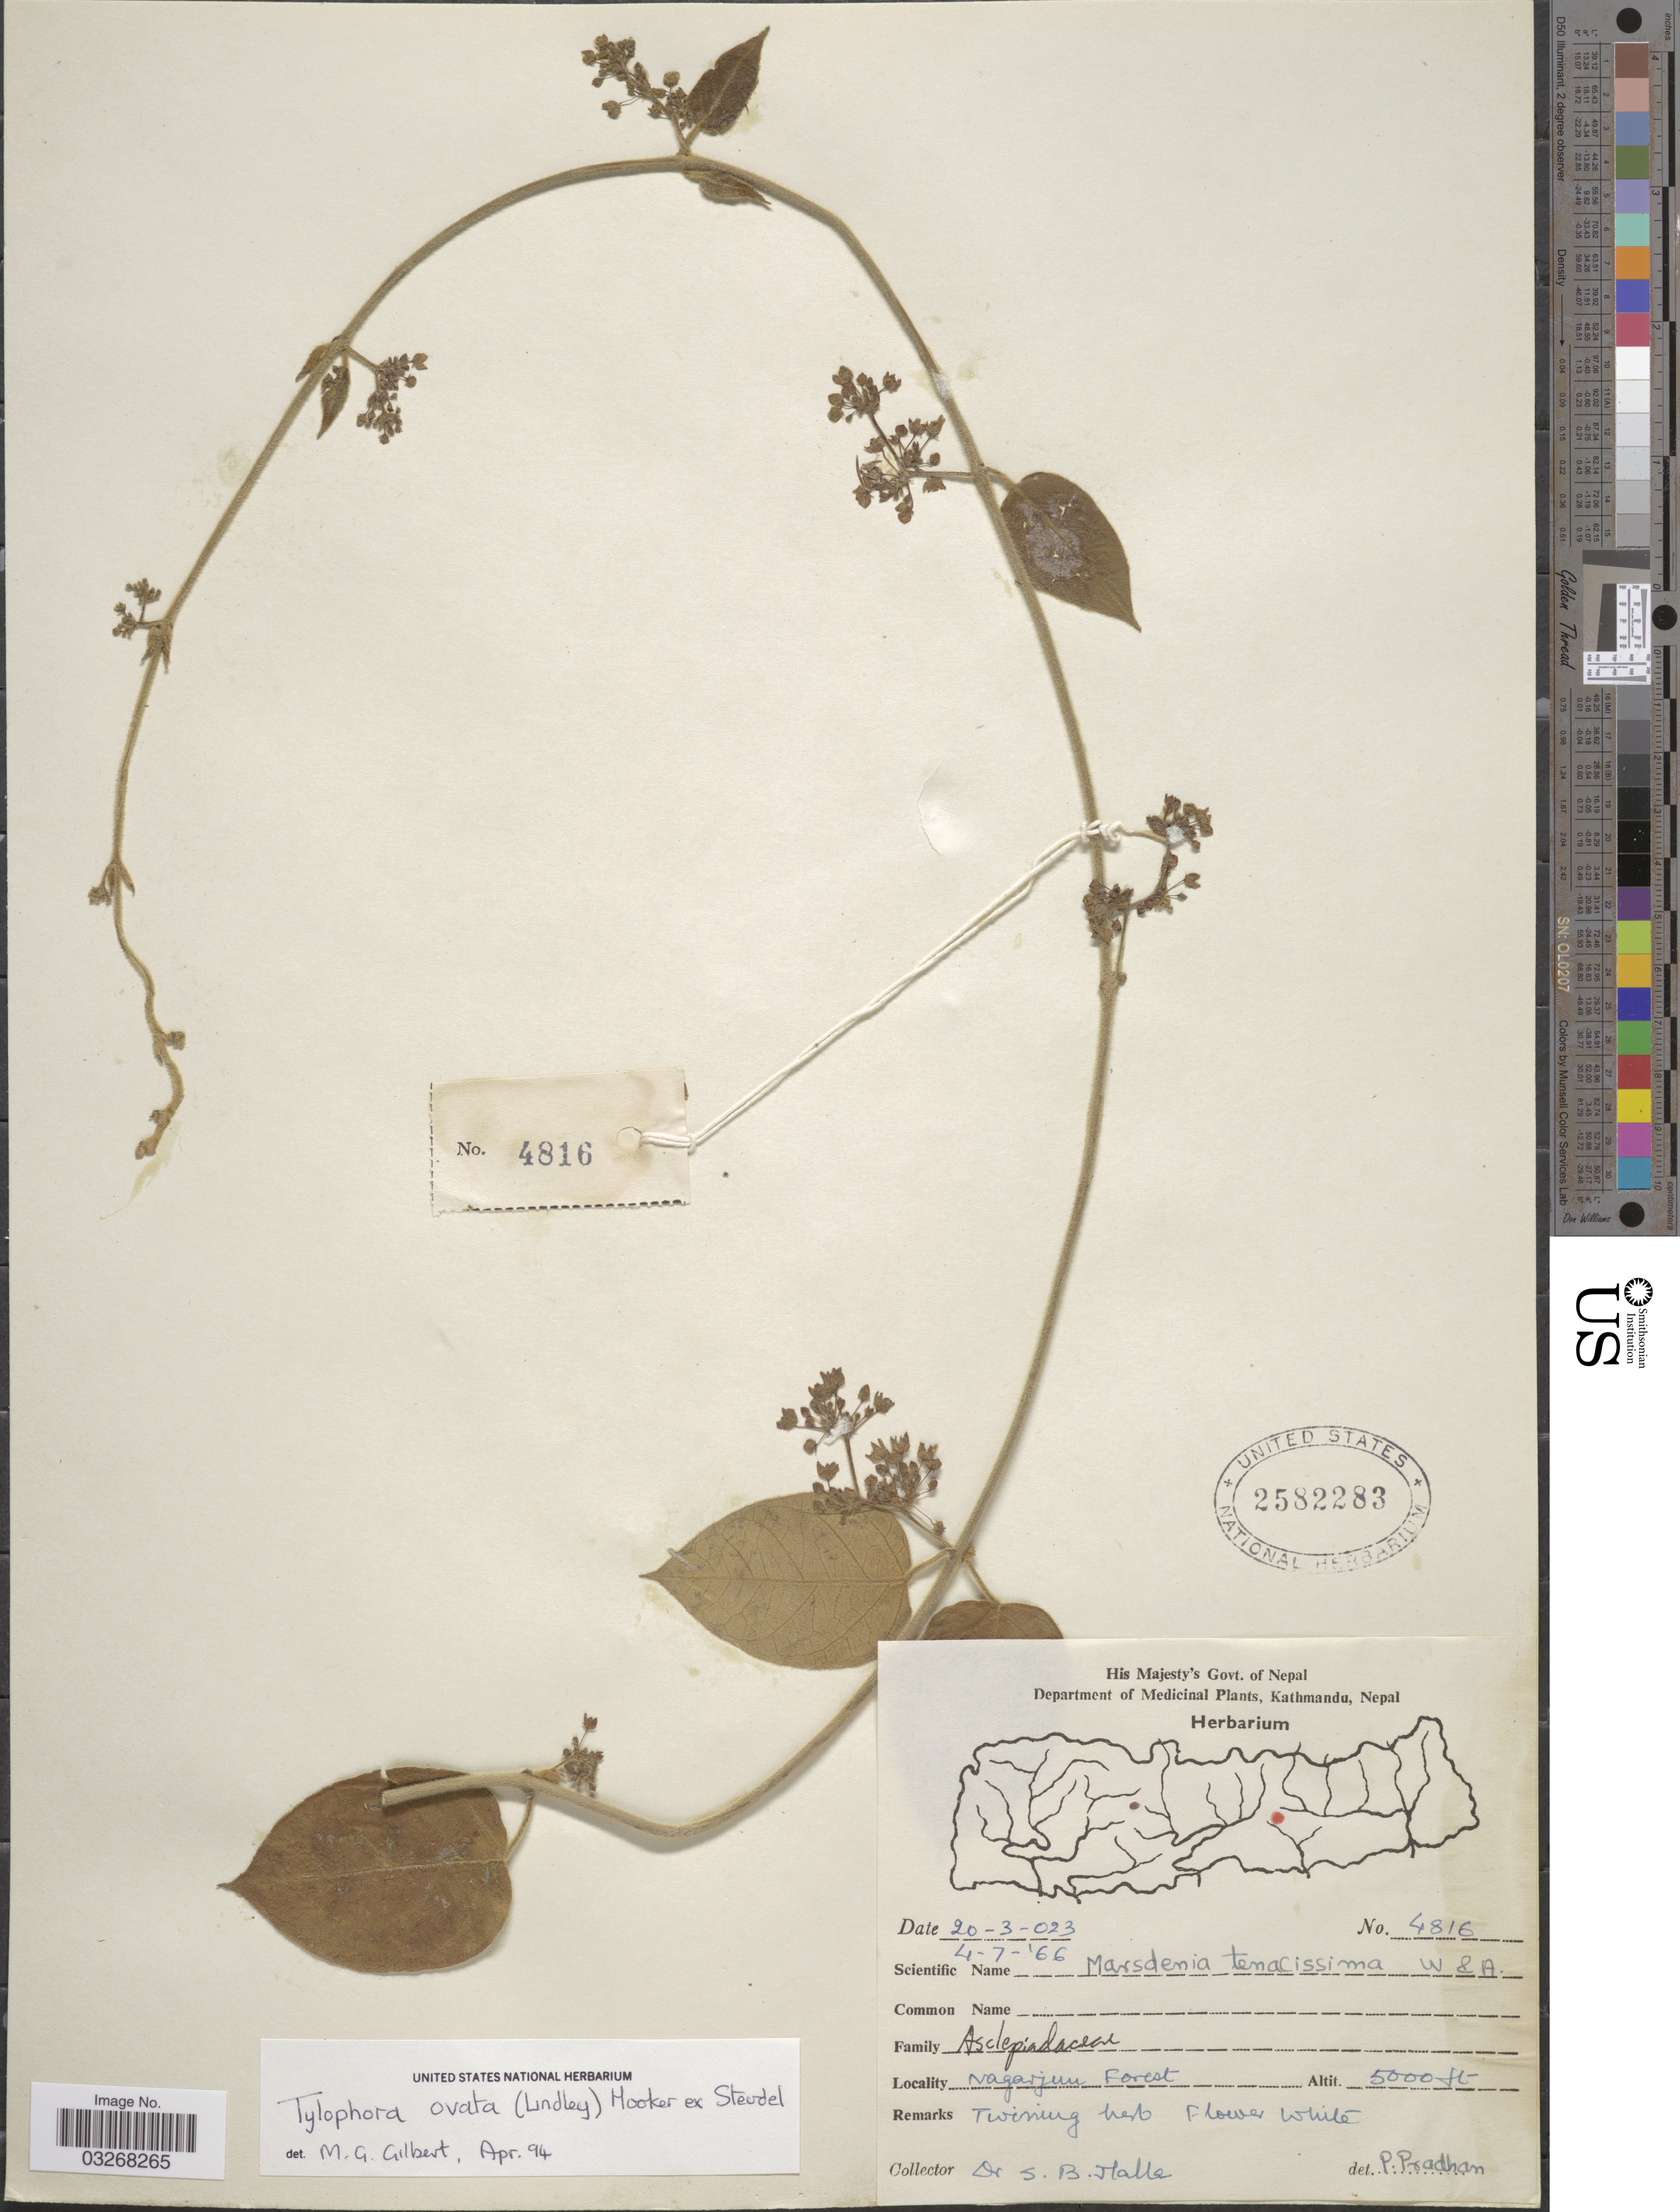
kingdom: Plantae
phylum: Tracheophyta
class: Magnoliopsida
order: Gentianales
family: Apocynaceae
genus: Dregea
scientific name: Dregea volubilis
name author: (L. f.) Benth. ex Hook. f.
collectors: S. Malla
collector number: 4816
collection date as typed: Transcribed d/m/y: 4/7/66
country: Nepal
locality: Nagarjun Forest.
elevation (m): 1524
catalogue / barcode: US 2582283